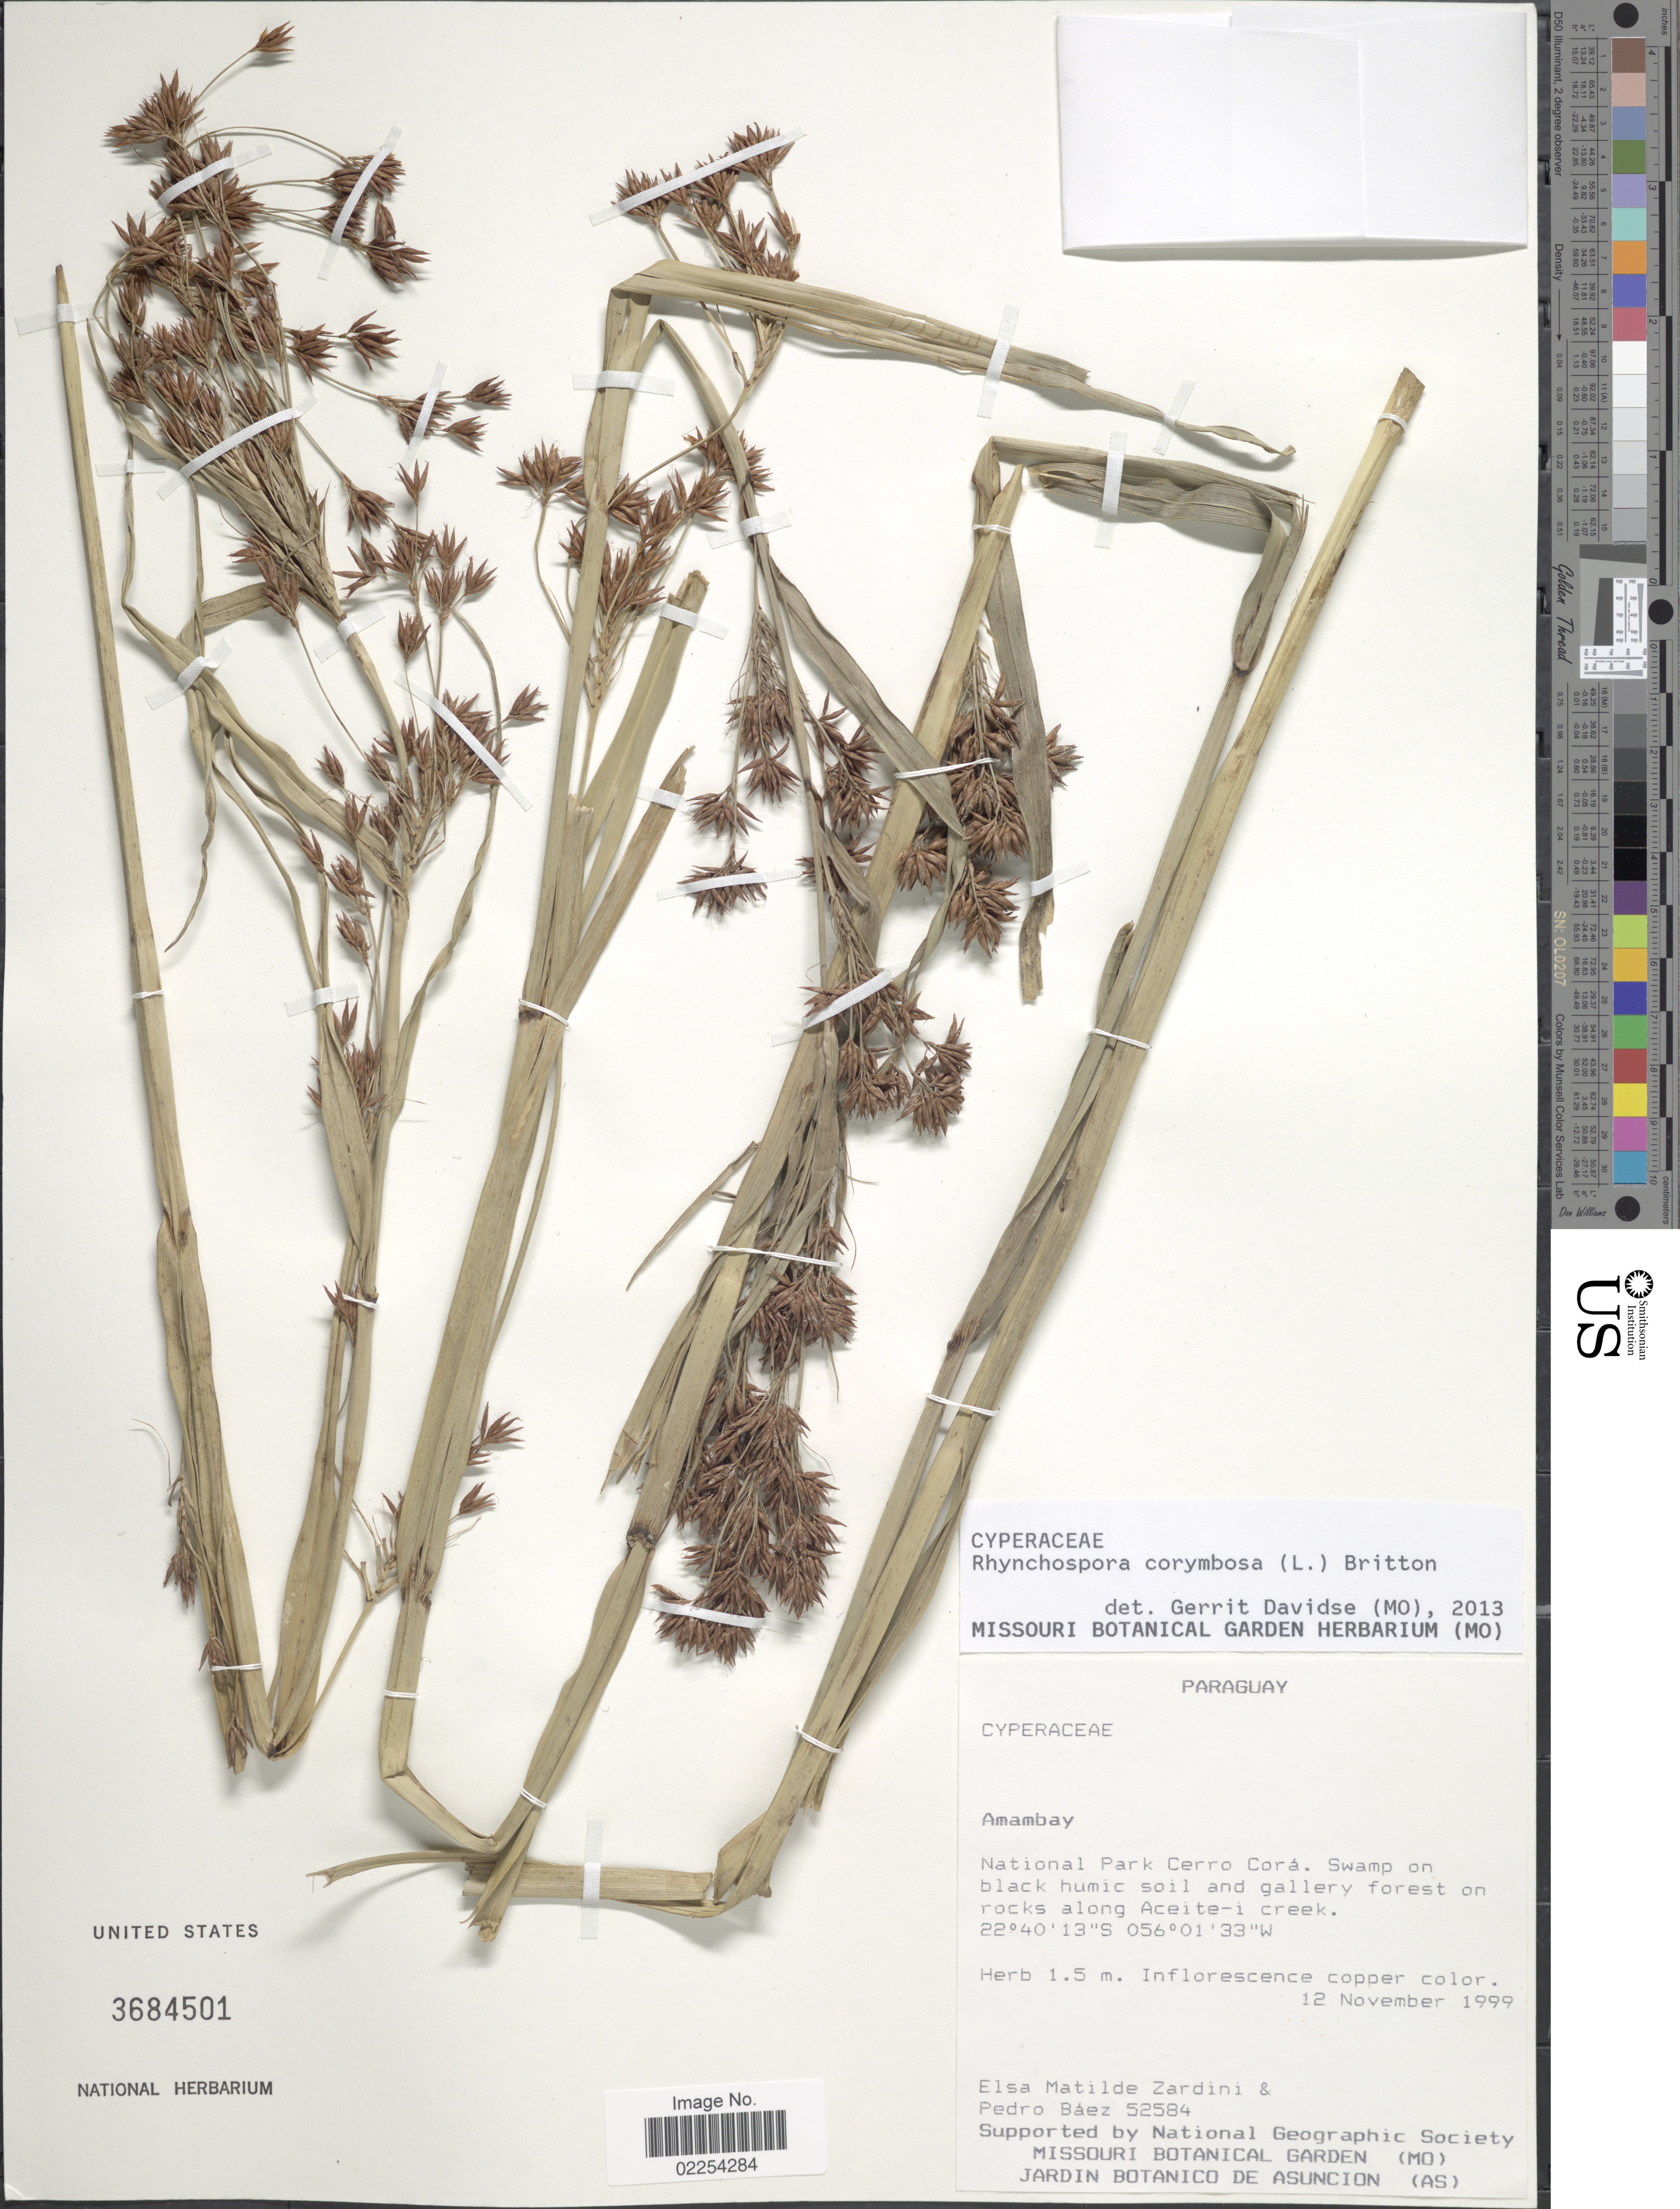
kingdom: Plantae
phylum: Tracheophyta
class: Liliopsida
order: Poales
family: Cyperaceae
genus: Rhynchospora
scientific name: Rhynchospora corymbosa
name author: (L.) Britton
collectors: E. M. Zardini & P. Báez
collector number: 52584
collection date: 1999-11-12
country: Paraguay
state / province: Amambay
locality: Amambay, National Park Cerro Cora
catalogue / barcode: US 3684501